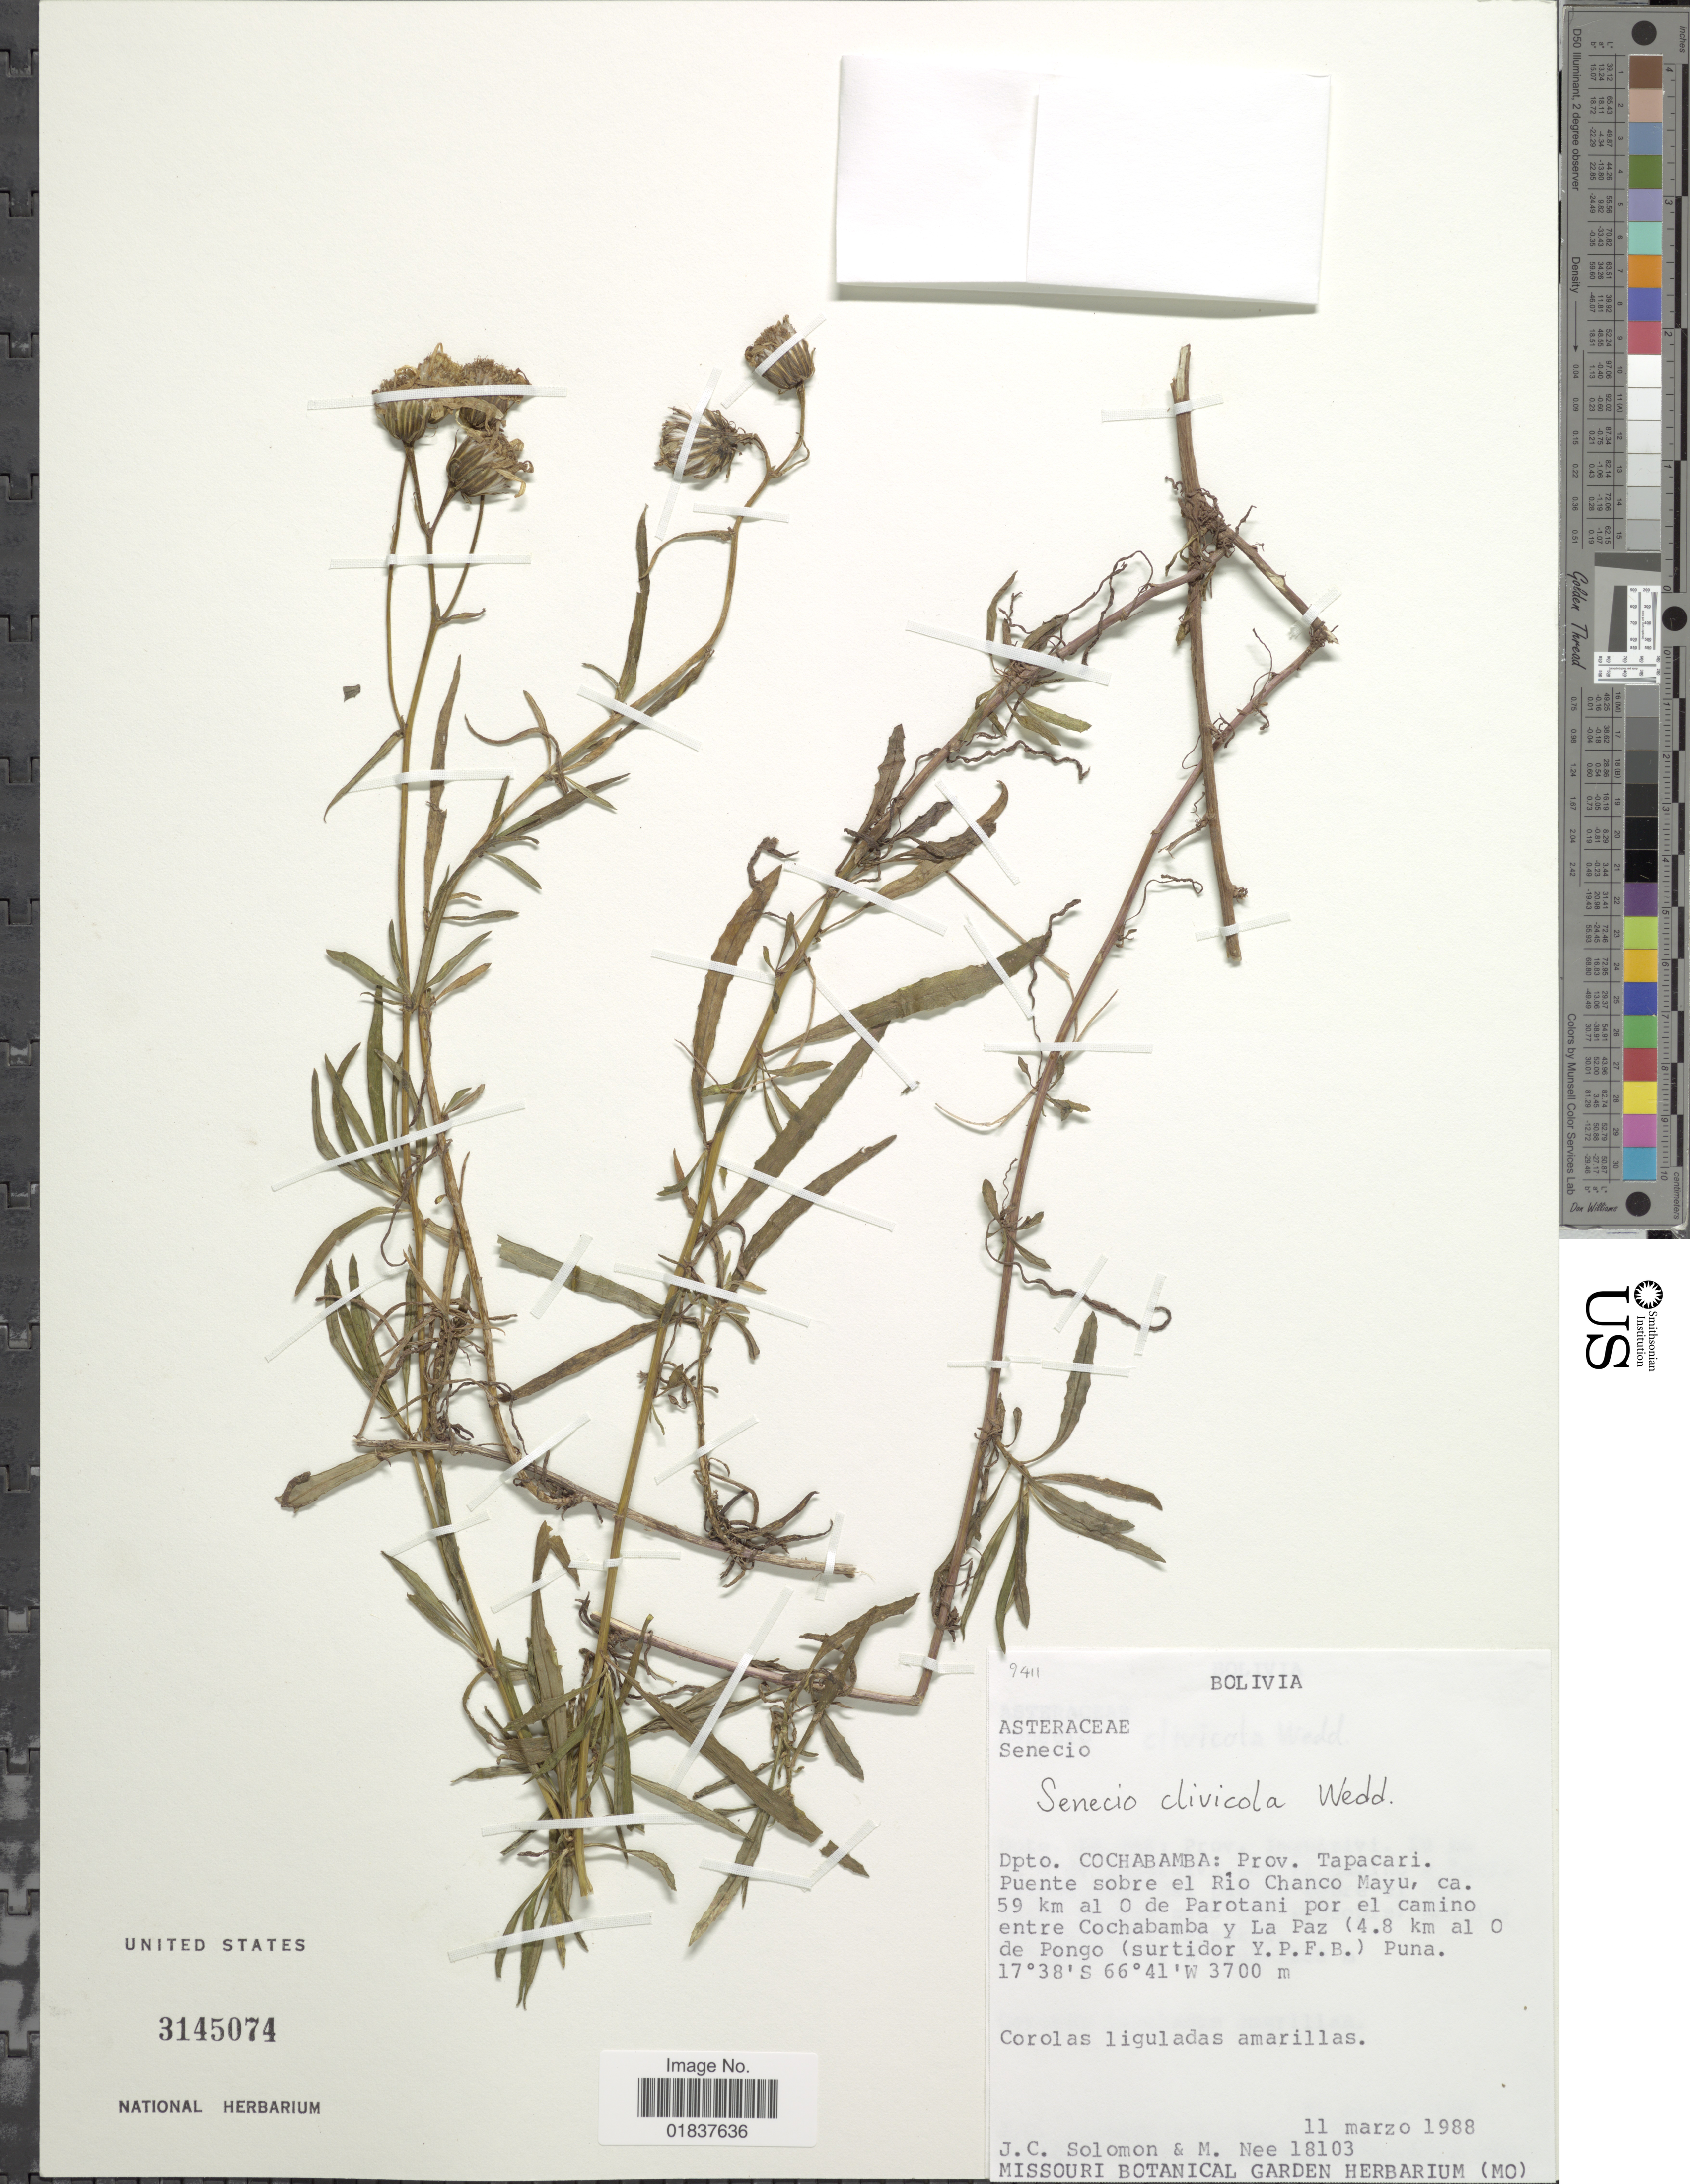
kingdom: Plantae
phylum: Tracheophyta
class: Magnoliopsida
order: Asterales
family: Asteraceae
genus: Senecio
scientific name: Senecio clivicola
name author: Wedd.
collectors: J. C. Solomon & M. Nee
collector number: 18103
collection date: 1988-03-11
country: Bolivia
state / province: Cochabamba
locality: Prov. Tapacari, Puente sobre el Rio Chanco Mayu, ca 59 km al O de Parotani por el camino entre Cochabamba y La Paz (4.8 km al O de Pongo (surtidor Y.P.F.B.) Puna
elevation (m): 3700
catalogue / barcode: US 3145074